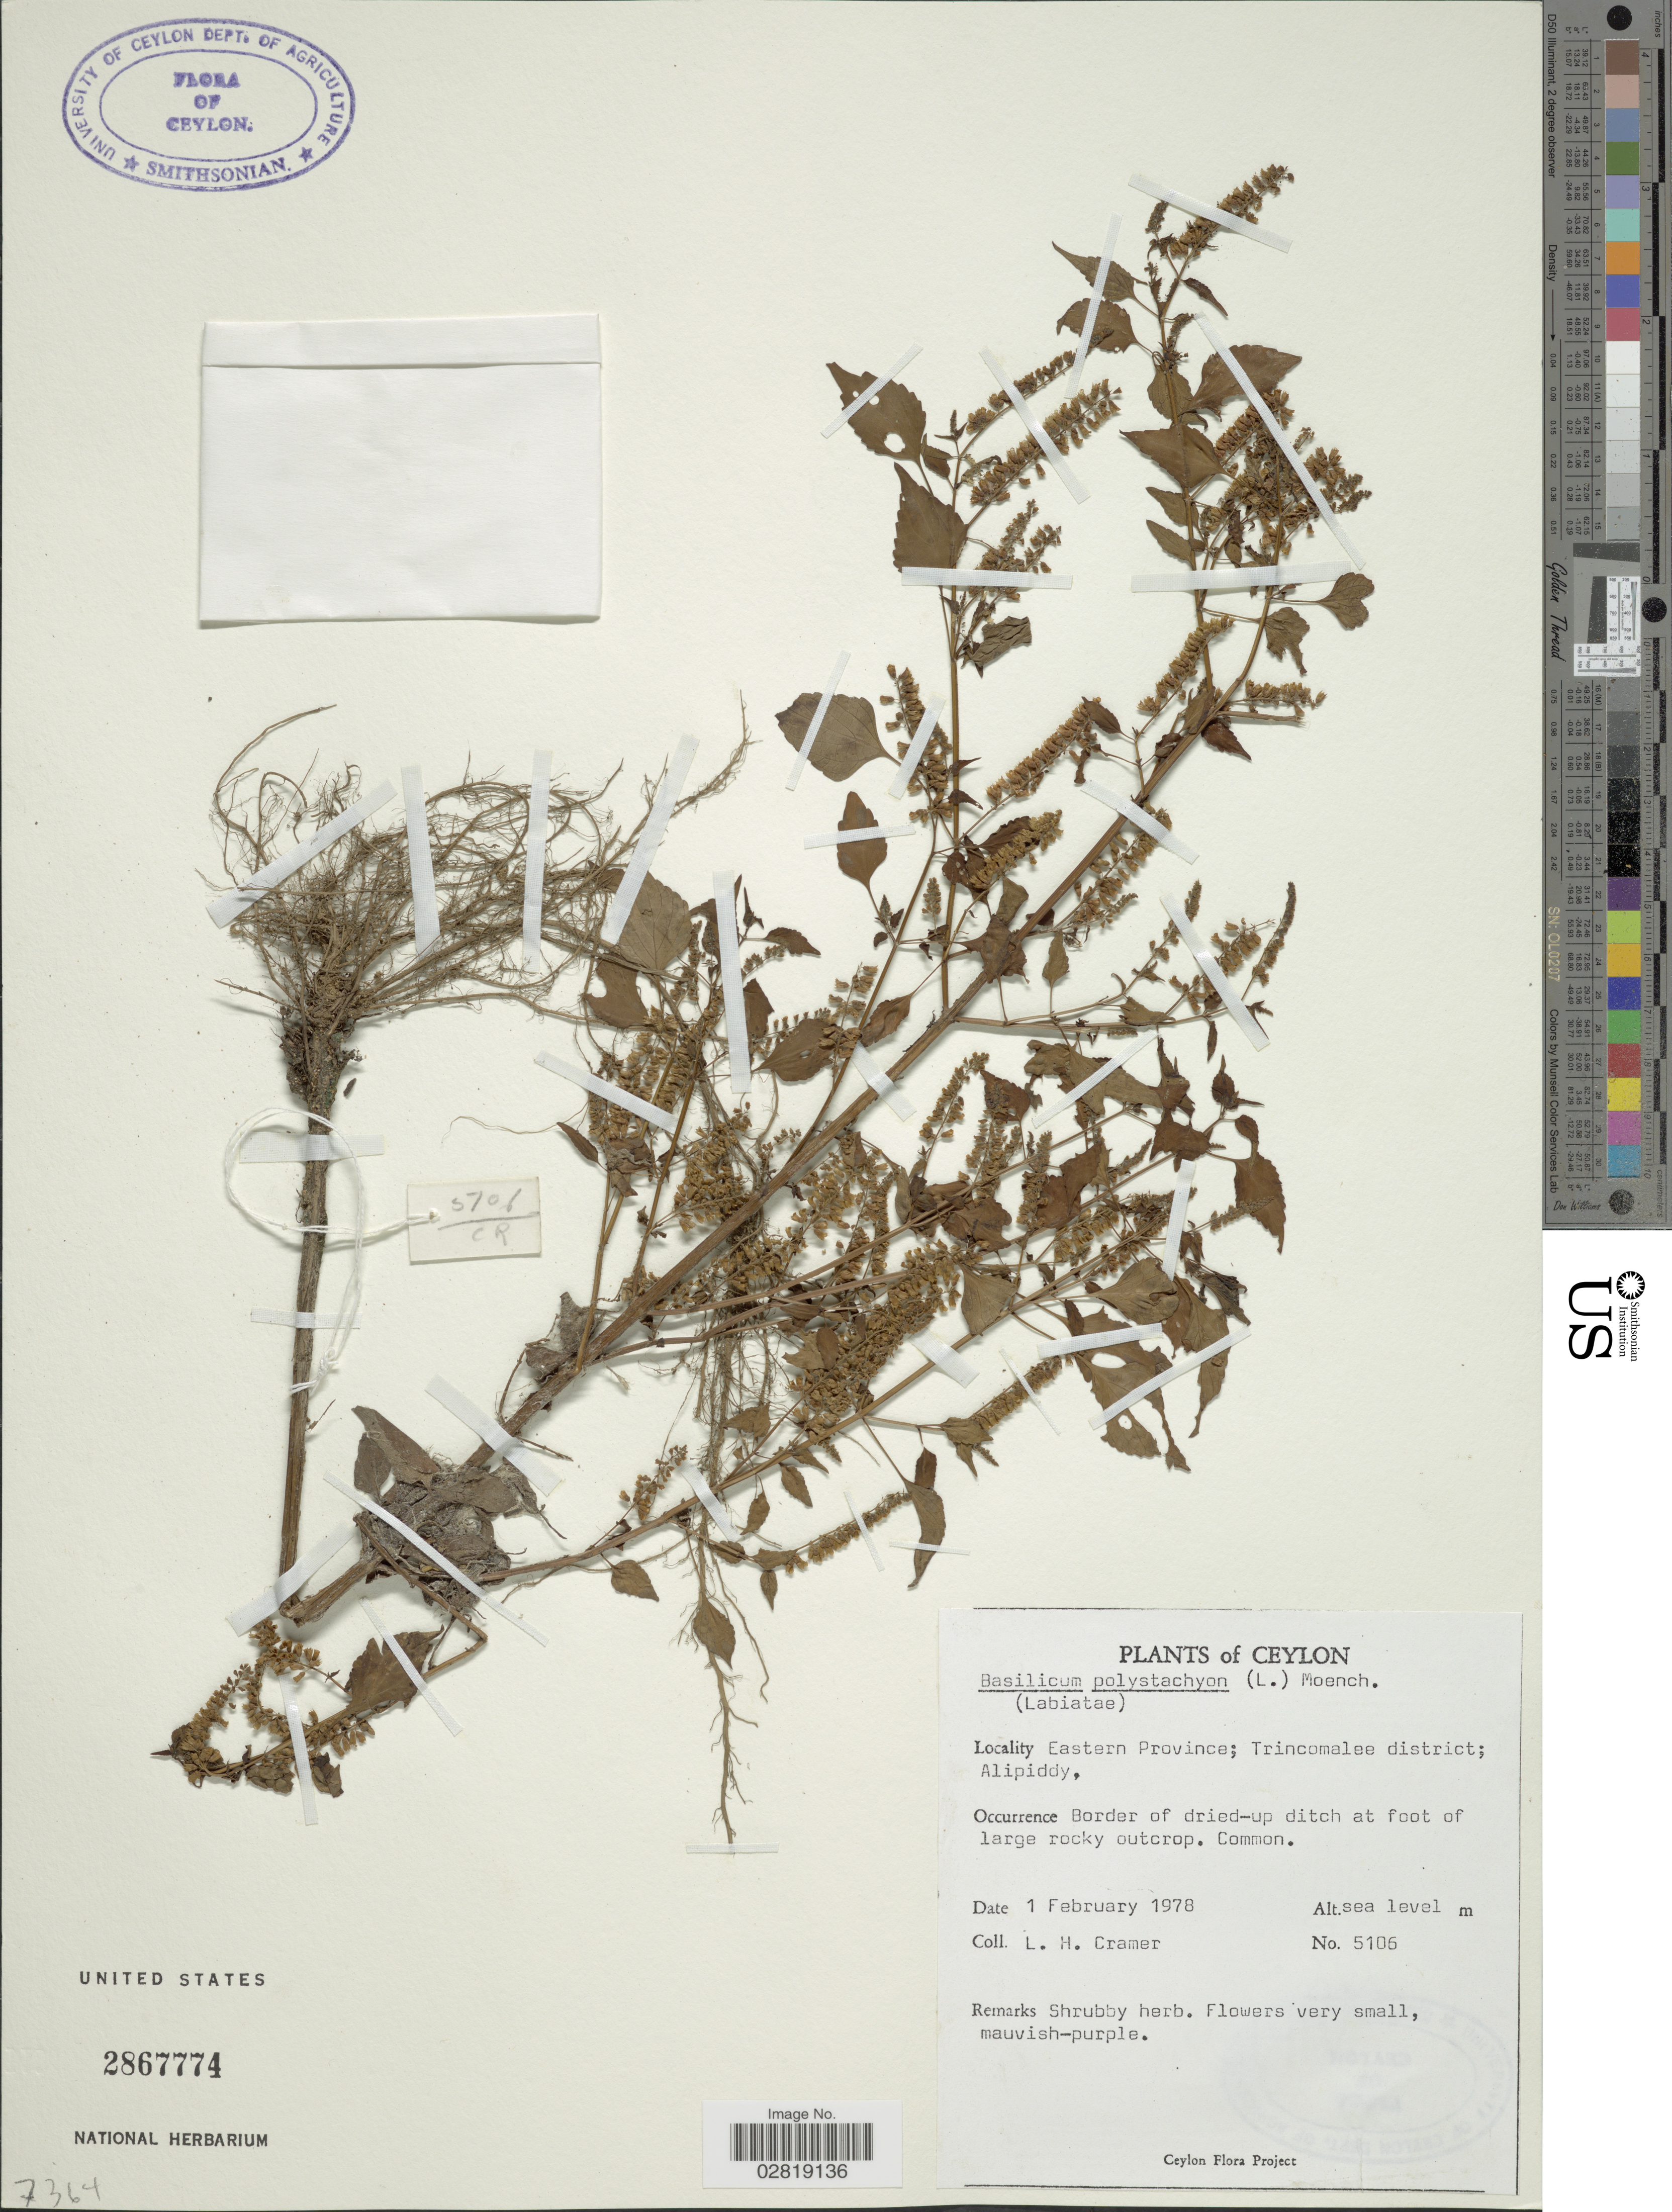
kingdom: Plantae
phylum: Tracheophyta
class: Magnoliopsida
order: Lamiales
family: Lamiaceae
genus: Basilicum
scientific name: Basilicum polystachyon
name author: (L.) Moench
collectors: L. H. Cramer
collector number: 5106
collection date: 1978-02-01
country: Sri Lanka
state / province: Eastern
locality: Ceylon. Eastern Province; Trincomalee District; Alipiddy.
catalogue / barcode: US 2867774